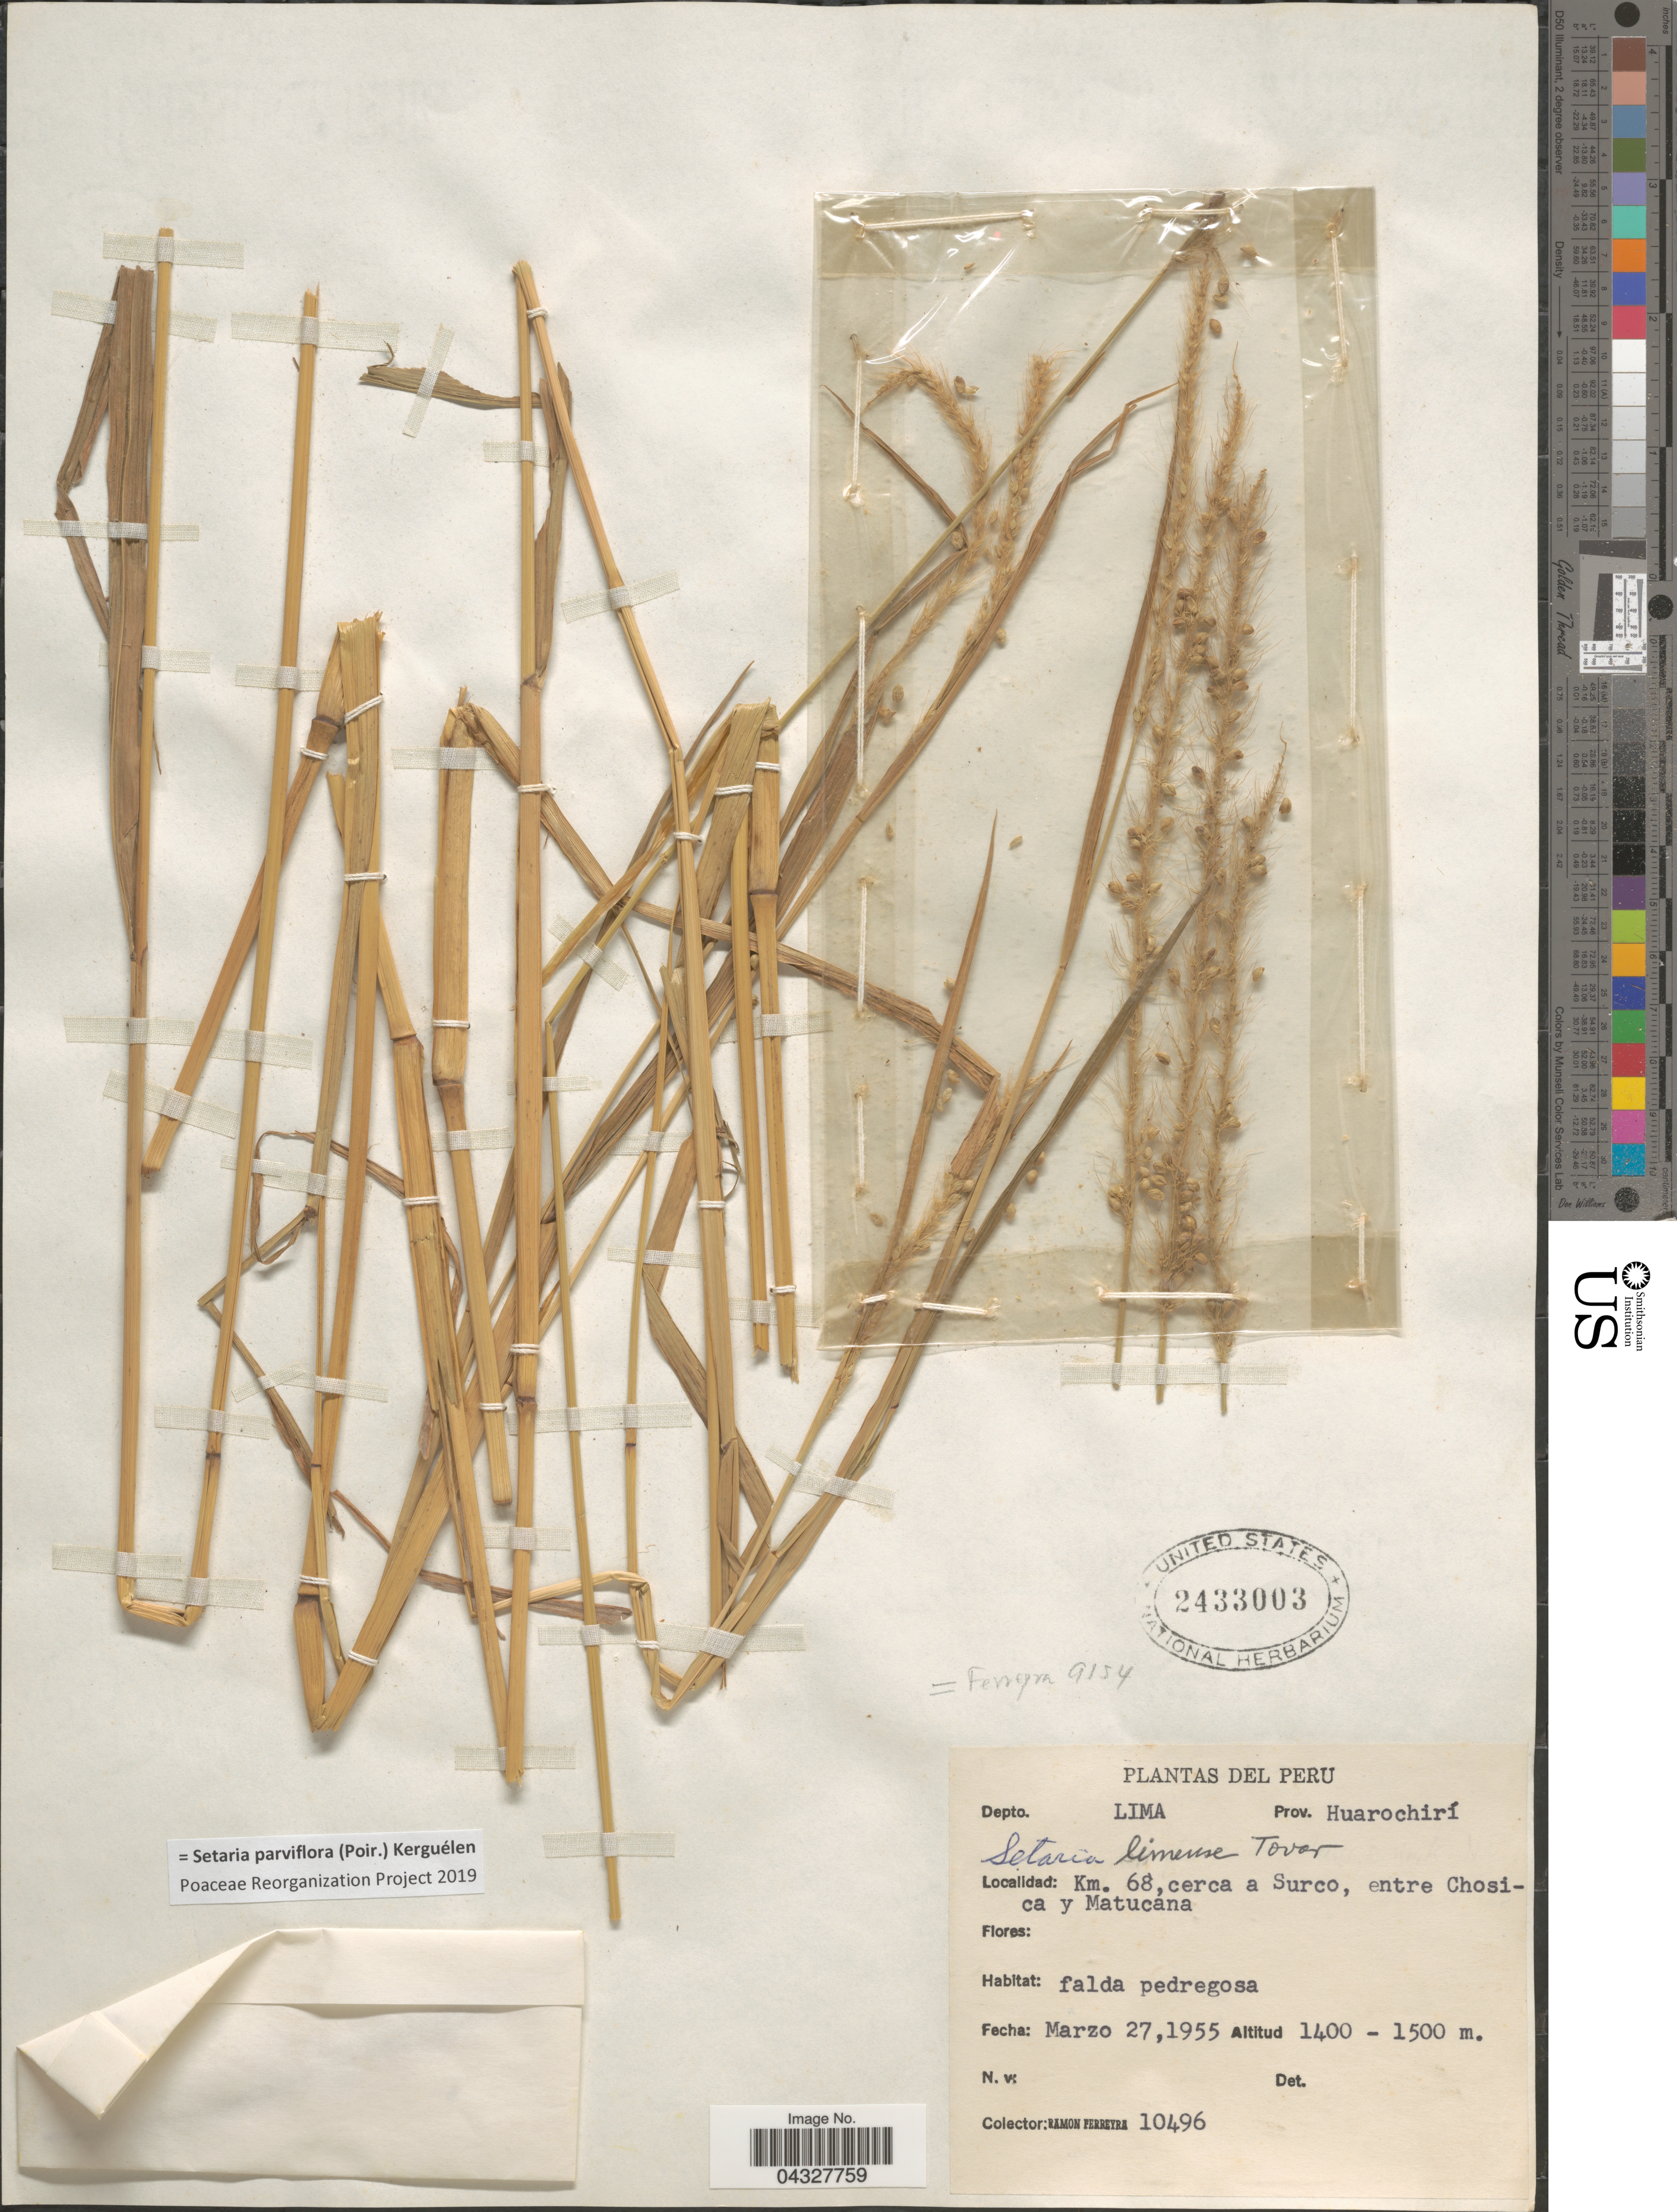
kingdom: Plantae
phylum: Tracheophyta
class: Liliopsida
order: Poales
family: Poaceae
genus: Setaria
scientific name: Setaria parviflora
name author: (Poir.) Kerguélen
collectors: R. A. Ferreyra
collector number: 10496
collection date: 1955-03-27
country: Peru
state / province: Lima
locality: Depto. Lima. Prov. Huarochirí. Km. 68, cerca a Surco, entre Chosica y Matucana.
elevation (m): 1400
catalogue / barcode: US 2433003